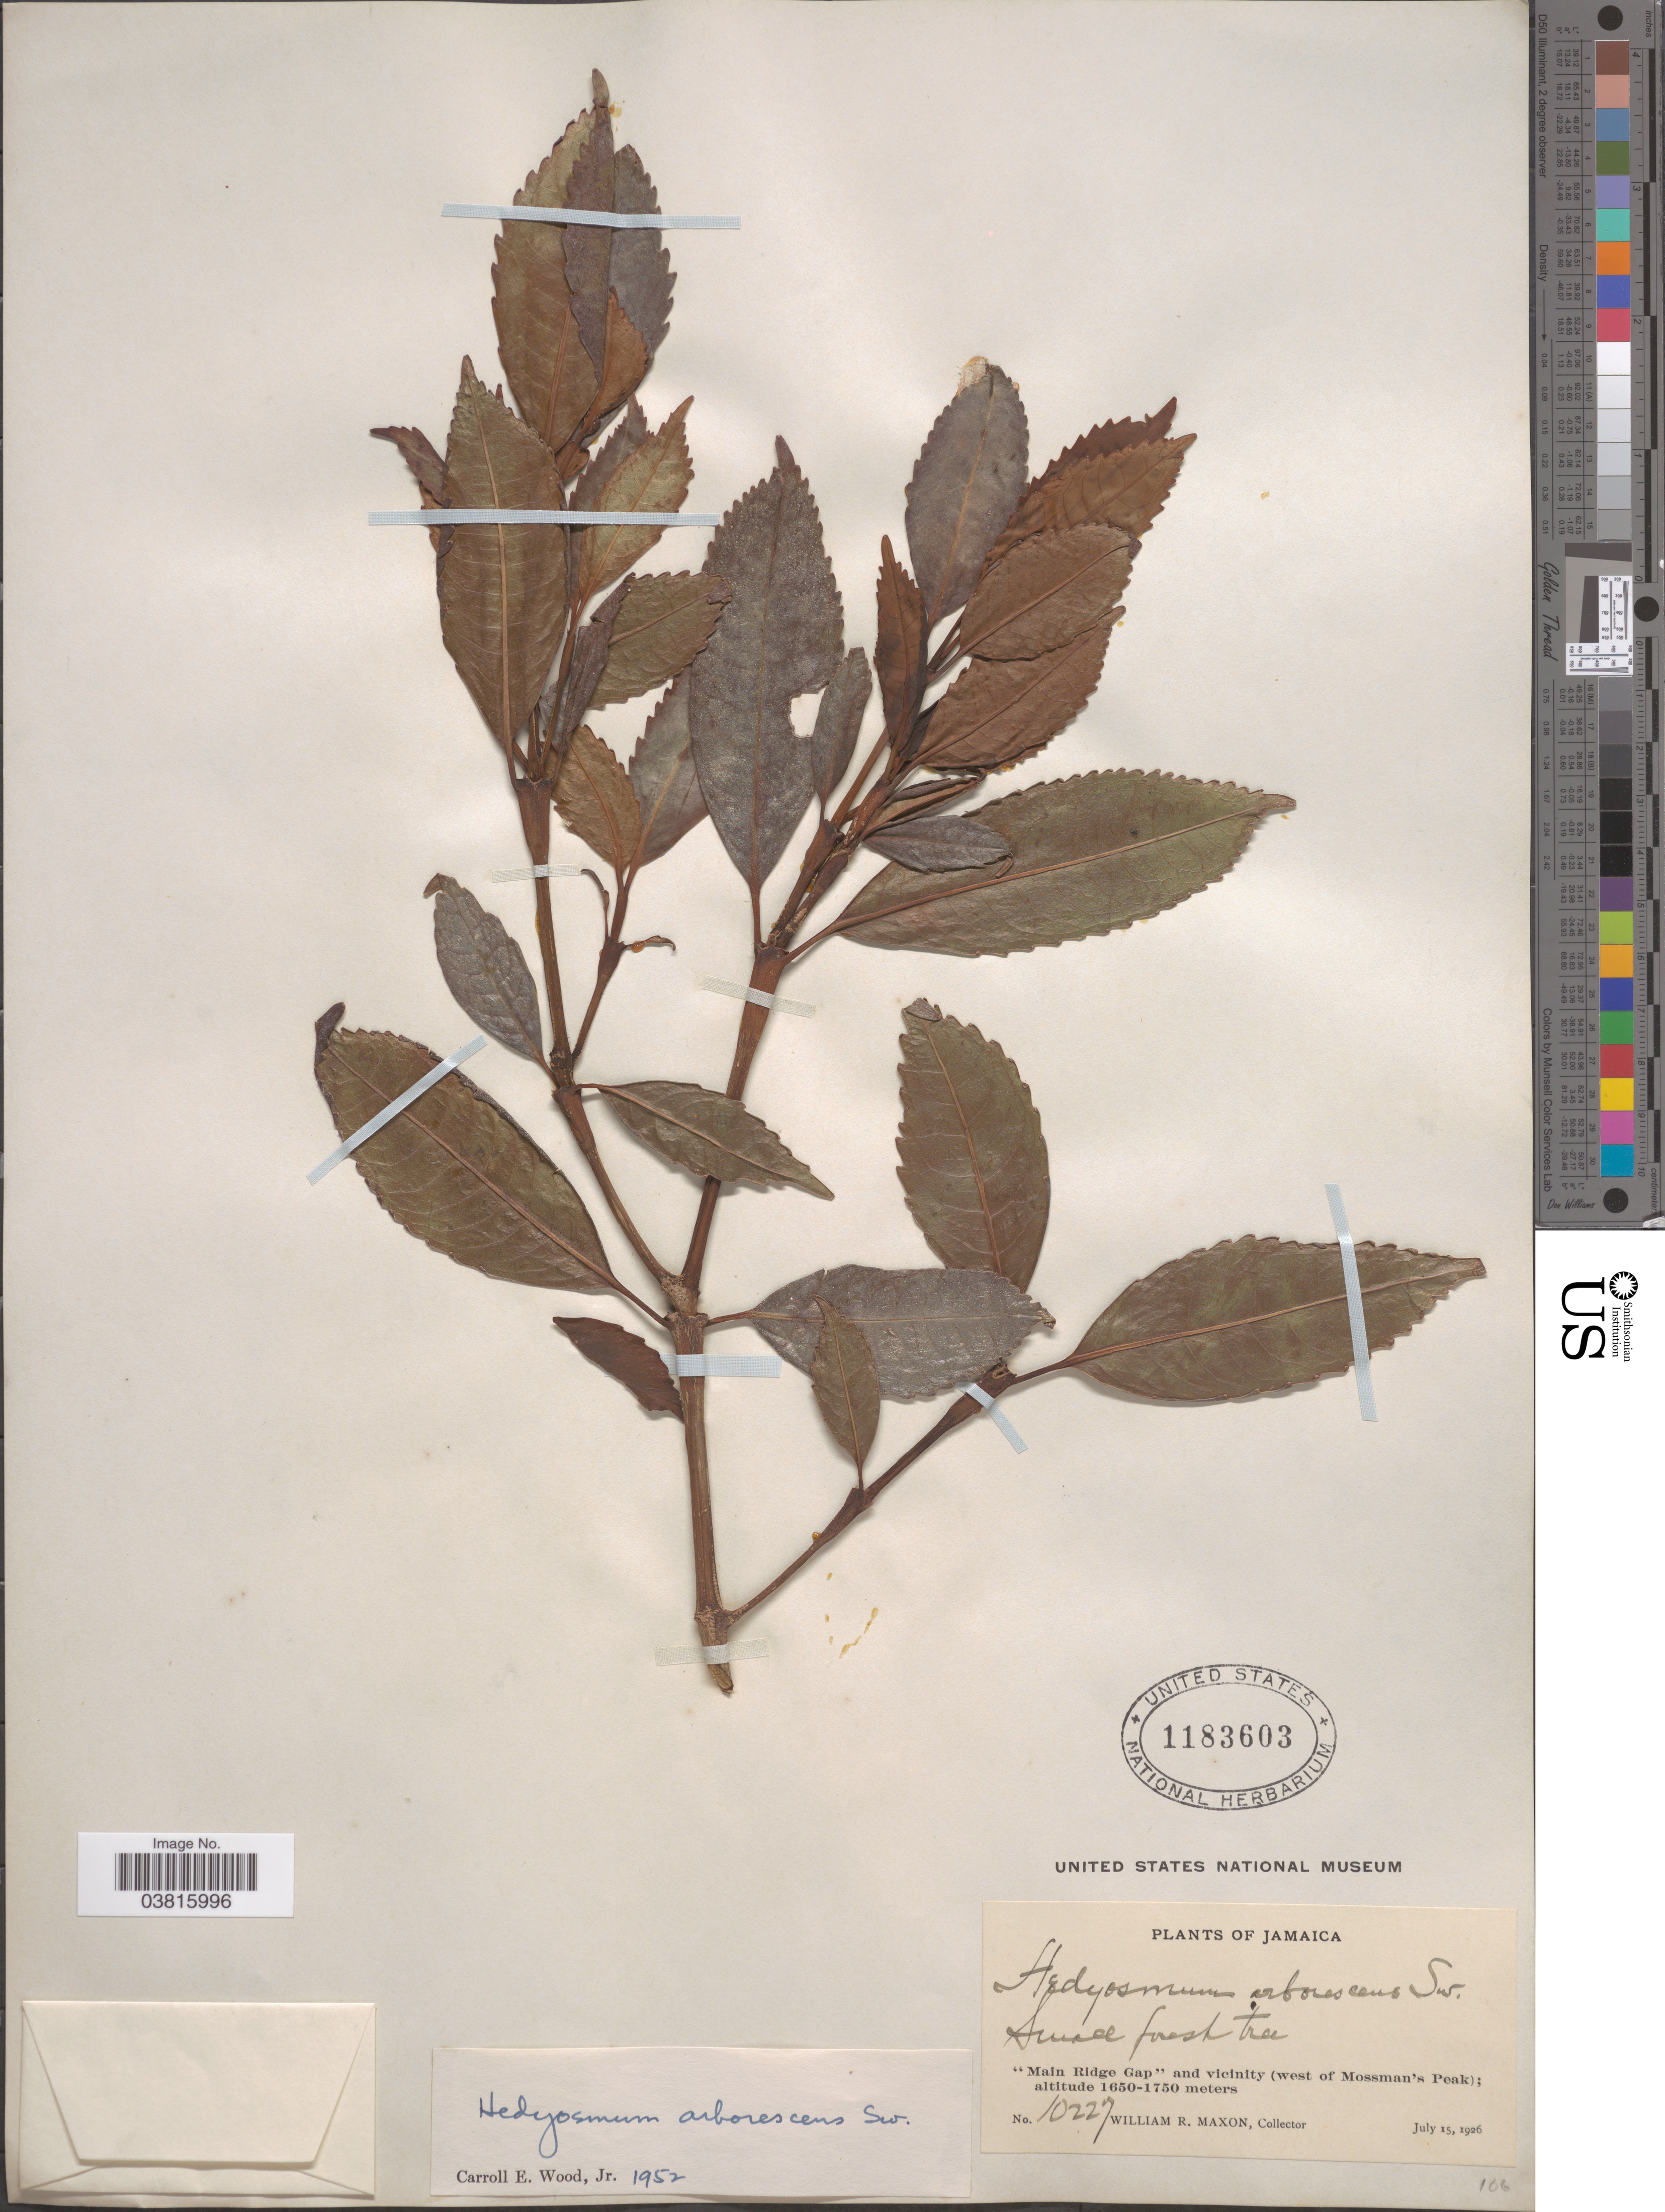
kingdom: Plantae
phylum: Tracheophyta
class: Magnoliopsida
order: Chloranthales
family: Chloranthaceae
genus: Hedyosmum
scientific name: Hedyosmum arborescens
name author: Sw.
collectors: W. R. Maxon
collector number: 10227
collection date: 1926-07-15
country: Jamaica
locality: Main Ridge Gap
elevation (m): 1650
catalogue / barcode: US 1183603